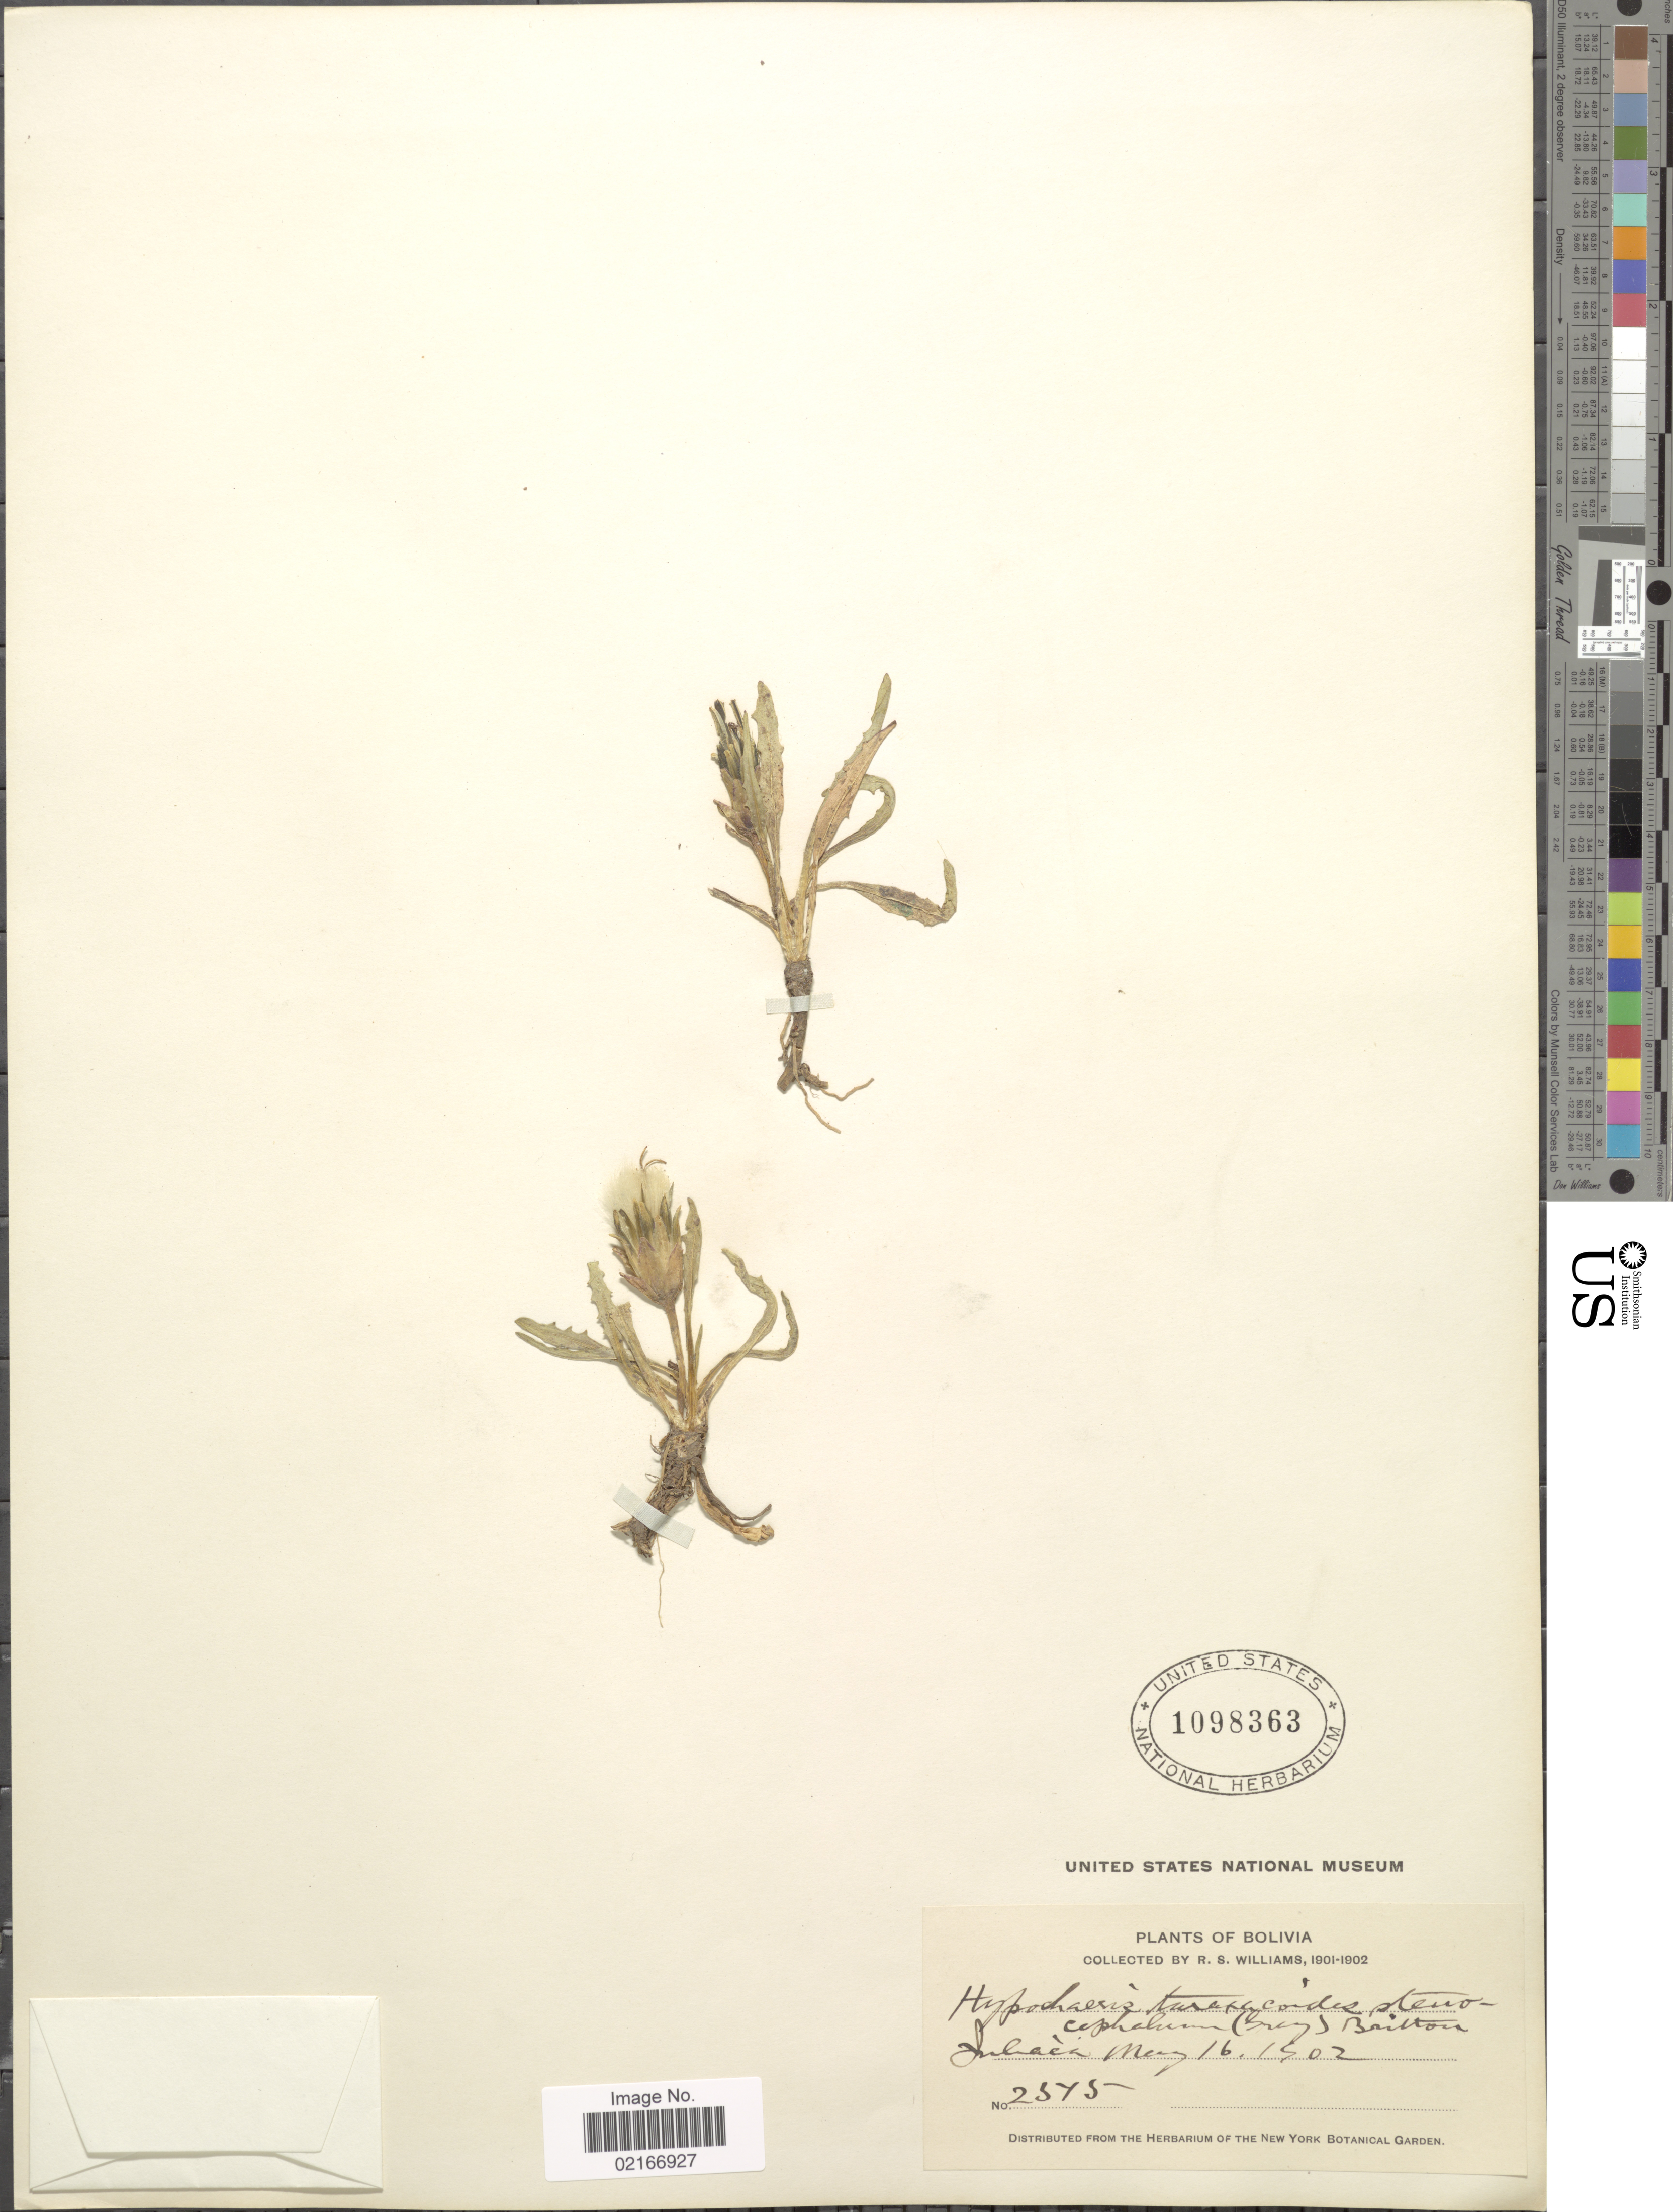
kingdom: Plantae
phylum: Tracheophyta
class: Magnoliopsida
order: Asterales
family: Asteraceae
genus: Hypochaeris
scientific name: Hypochaeris taraxacoides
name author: Ball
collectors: R. S. Williams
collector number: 2575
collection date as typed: May 16, 1902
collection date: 1902-05-16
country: Peru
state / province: Puno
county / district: San Román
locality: Juliaca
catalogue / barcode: US 1098363